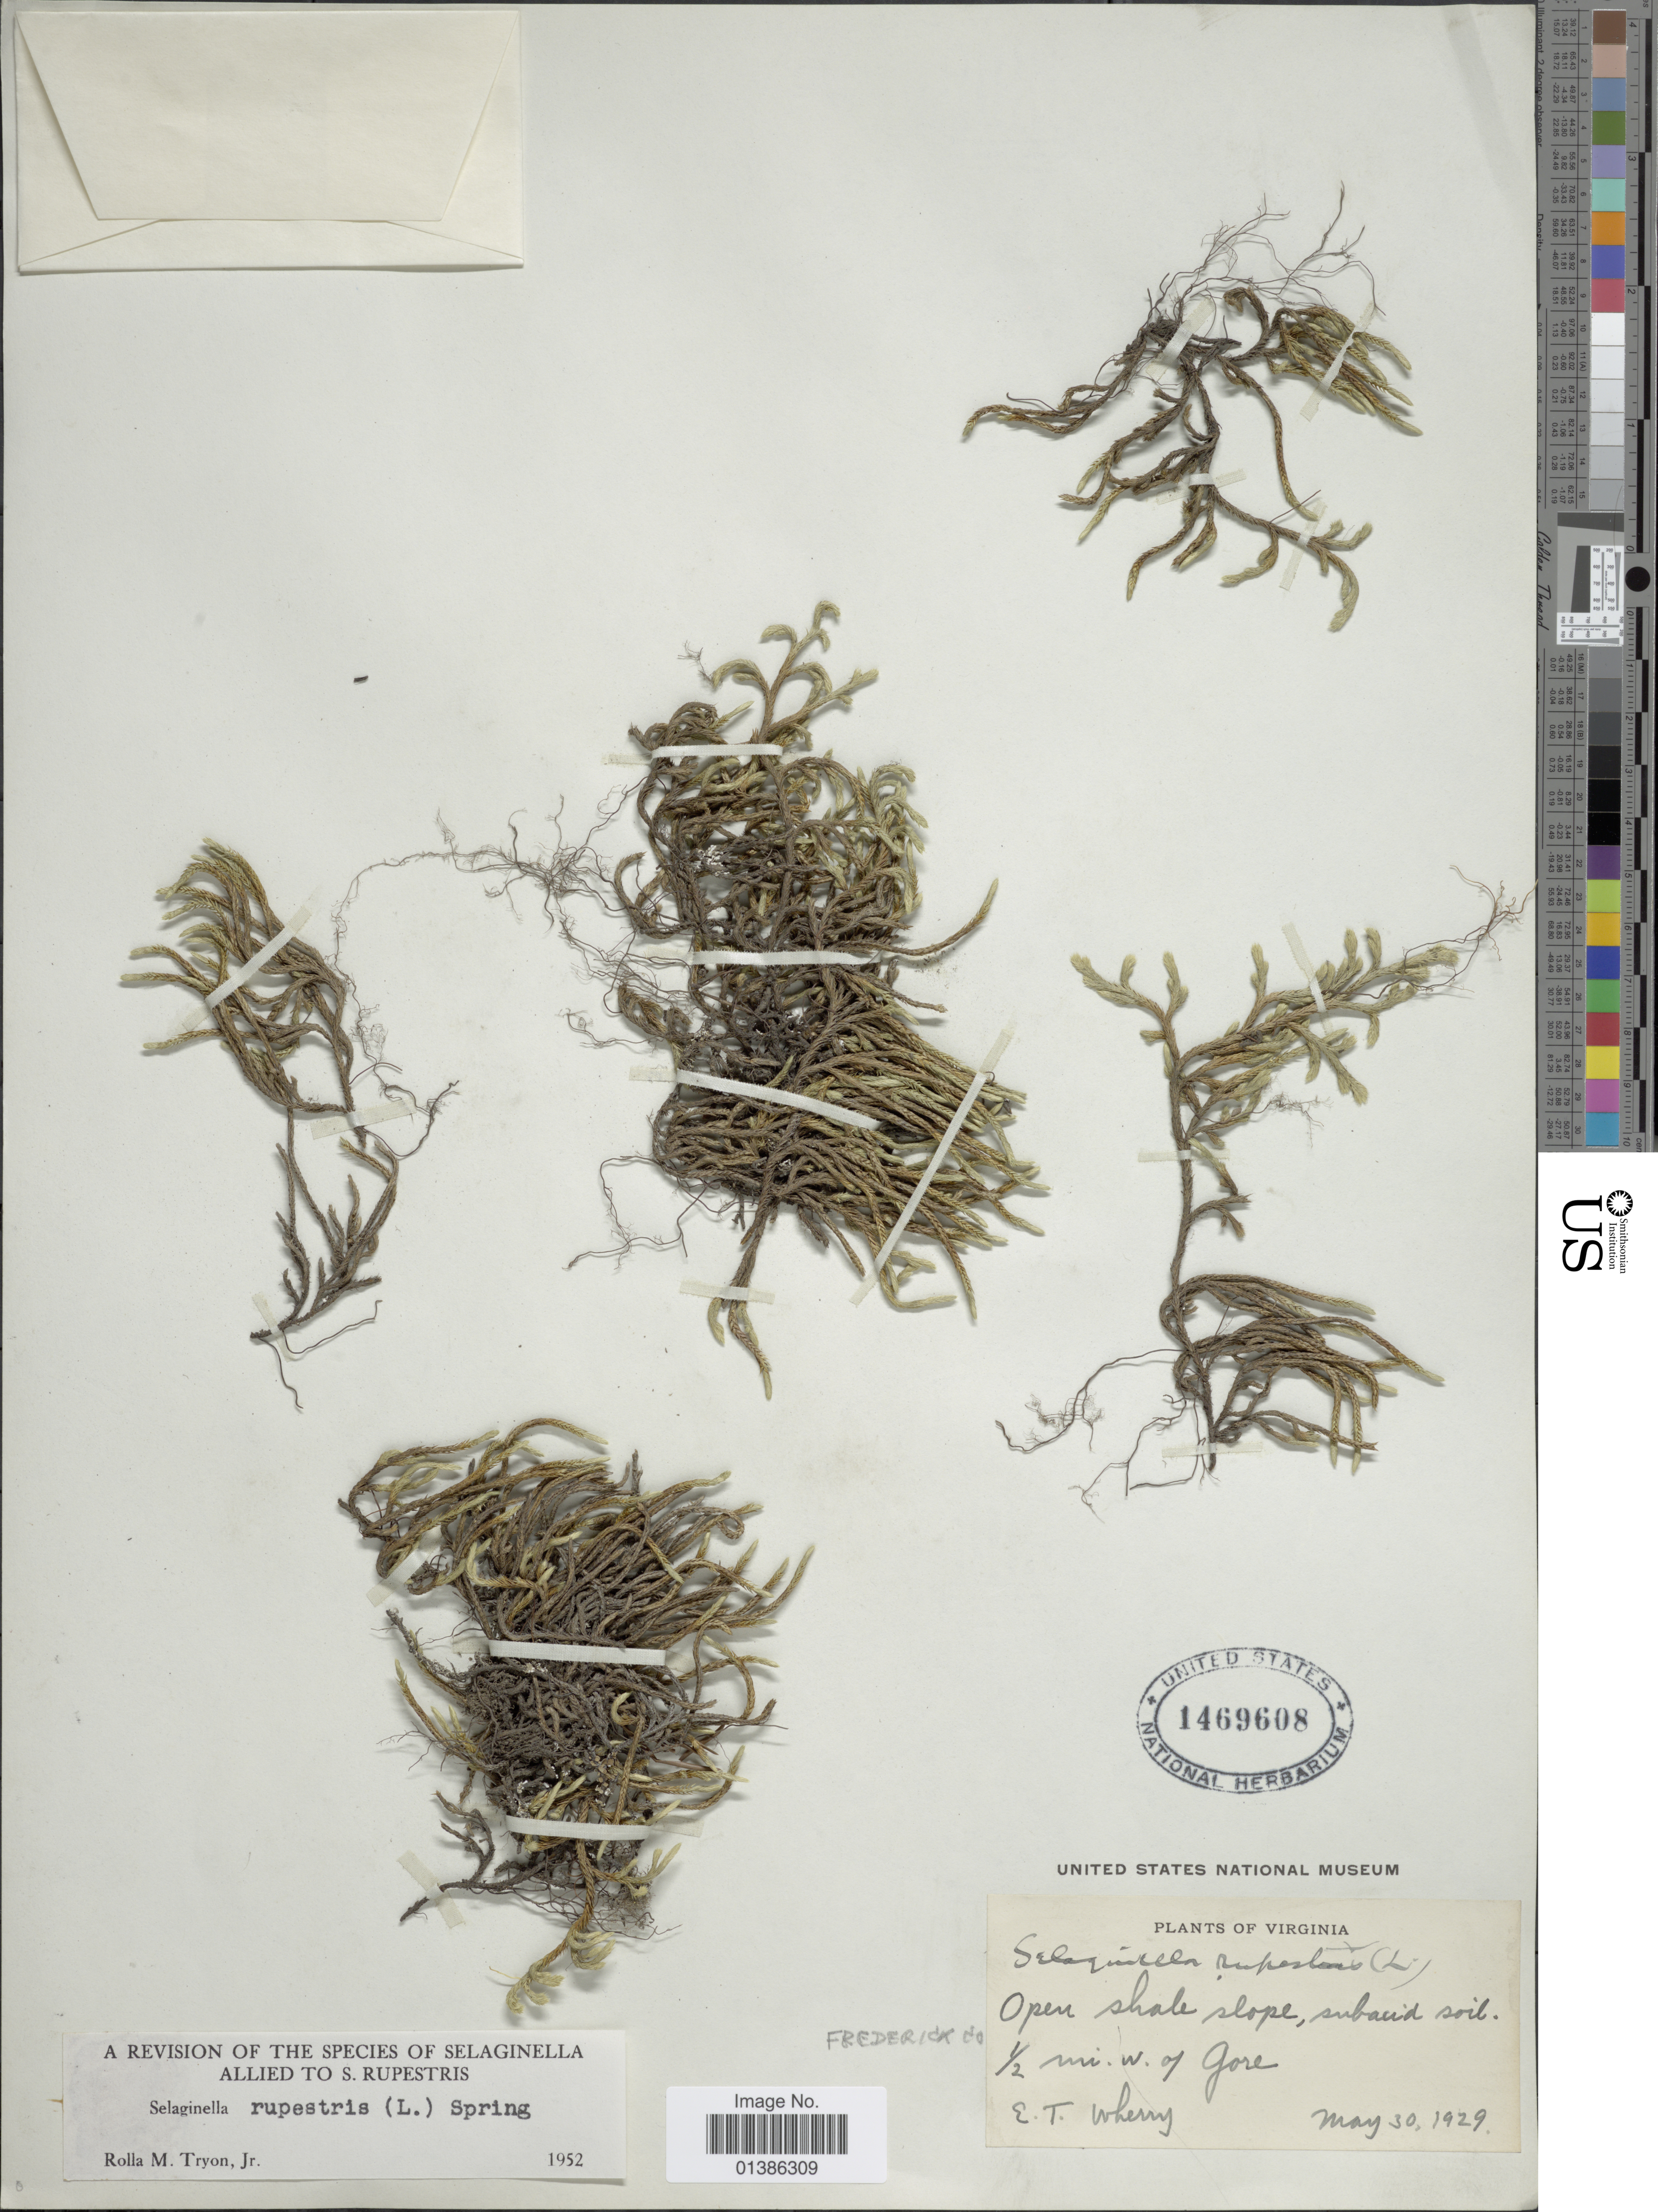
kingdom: Plantae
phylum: Tracheophyta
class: Lycopodiopsida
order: Selaginellales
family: Selaginellaceae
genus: Selaginella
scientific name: Selaginella rupestris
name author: (L.) Spring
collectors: E. T. Wherry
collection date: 1929-05-30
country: United States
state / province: Virginia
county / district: Frederick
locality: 1½ mi. W of Gore. Frederick Co.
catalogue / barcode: US 1469608